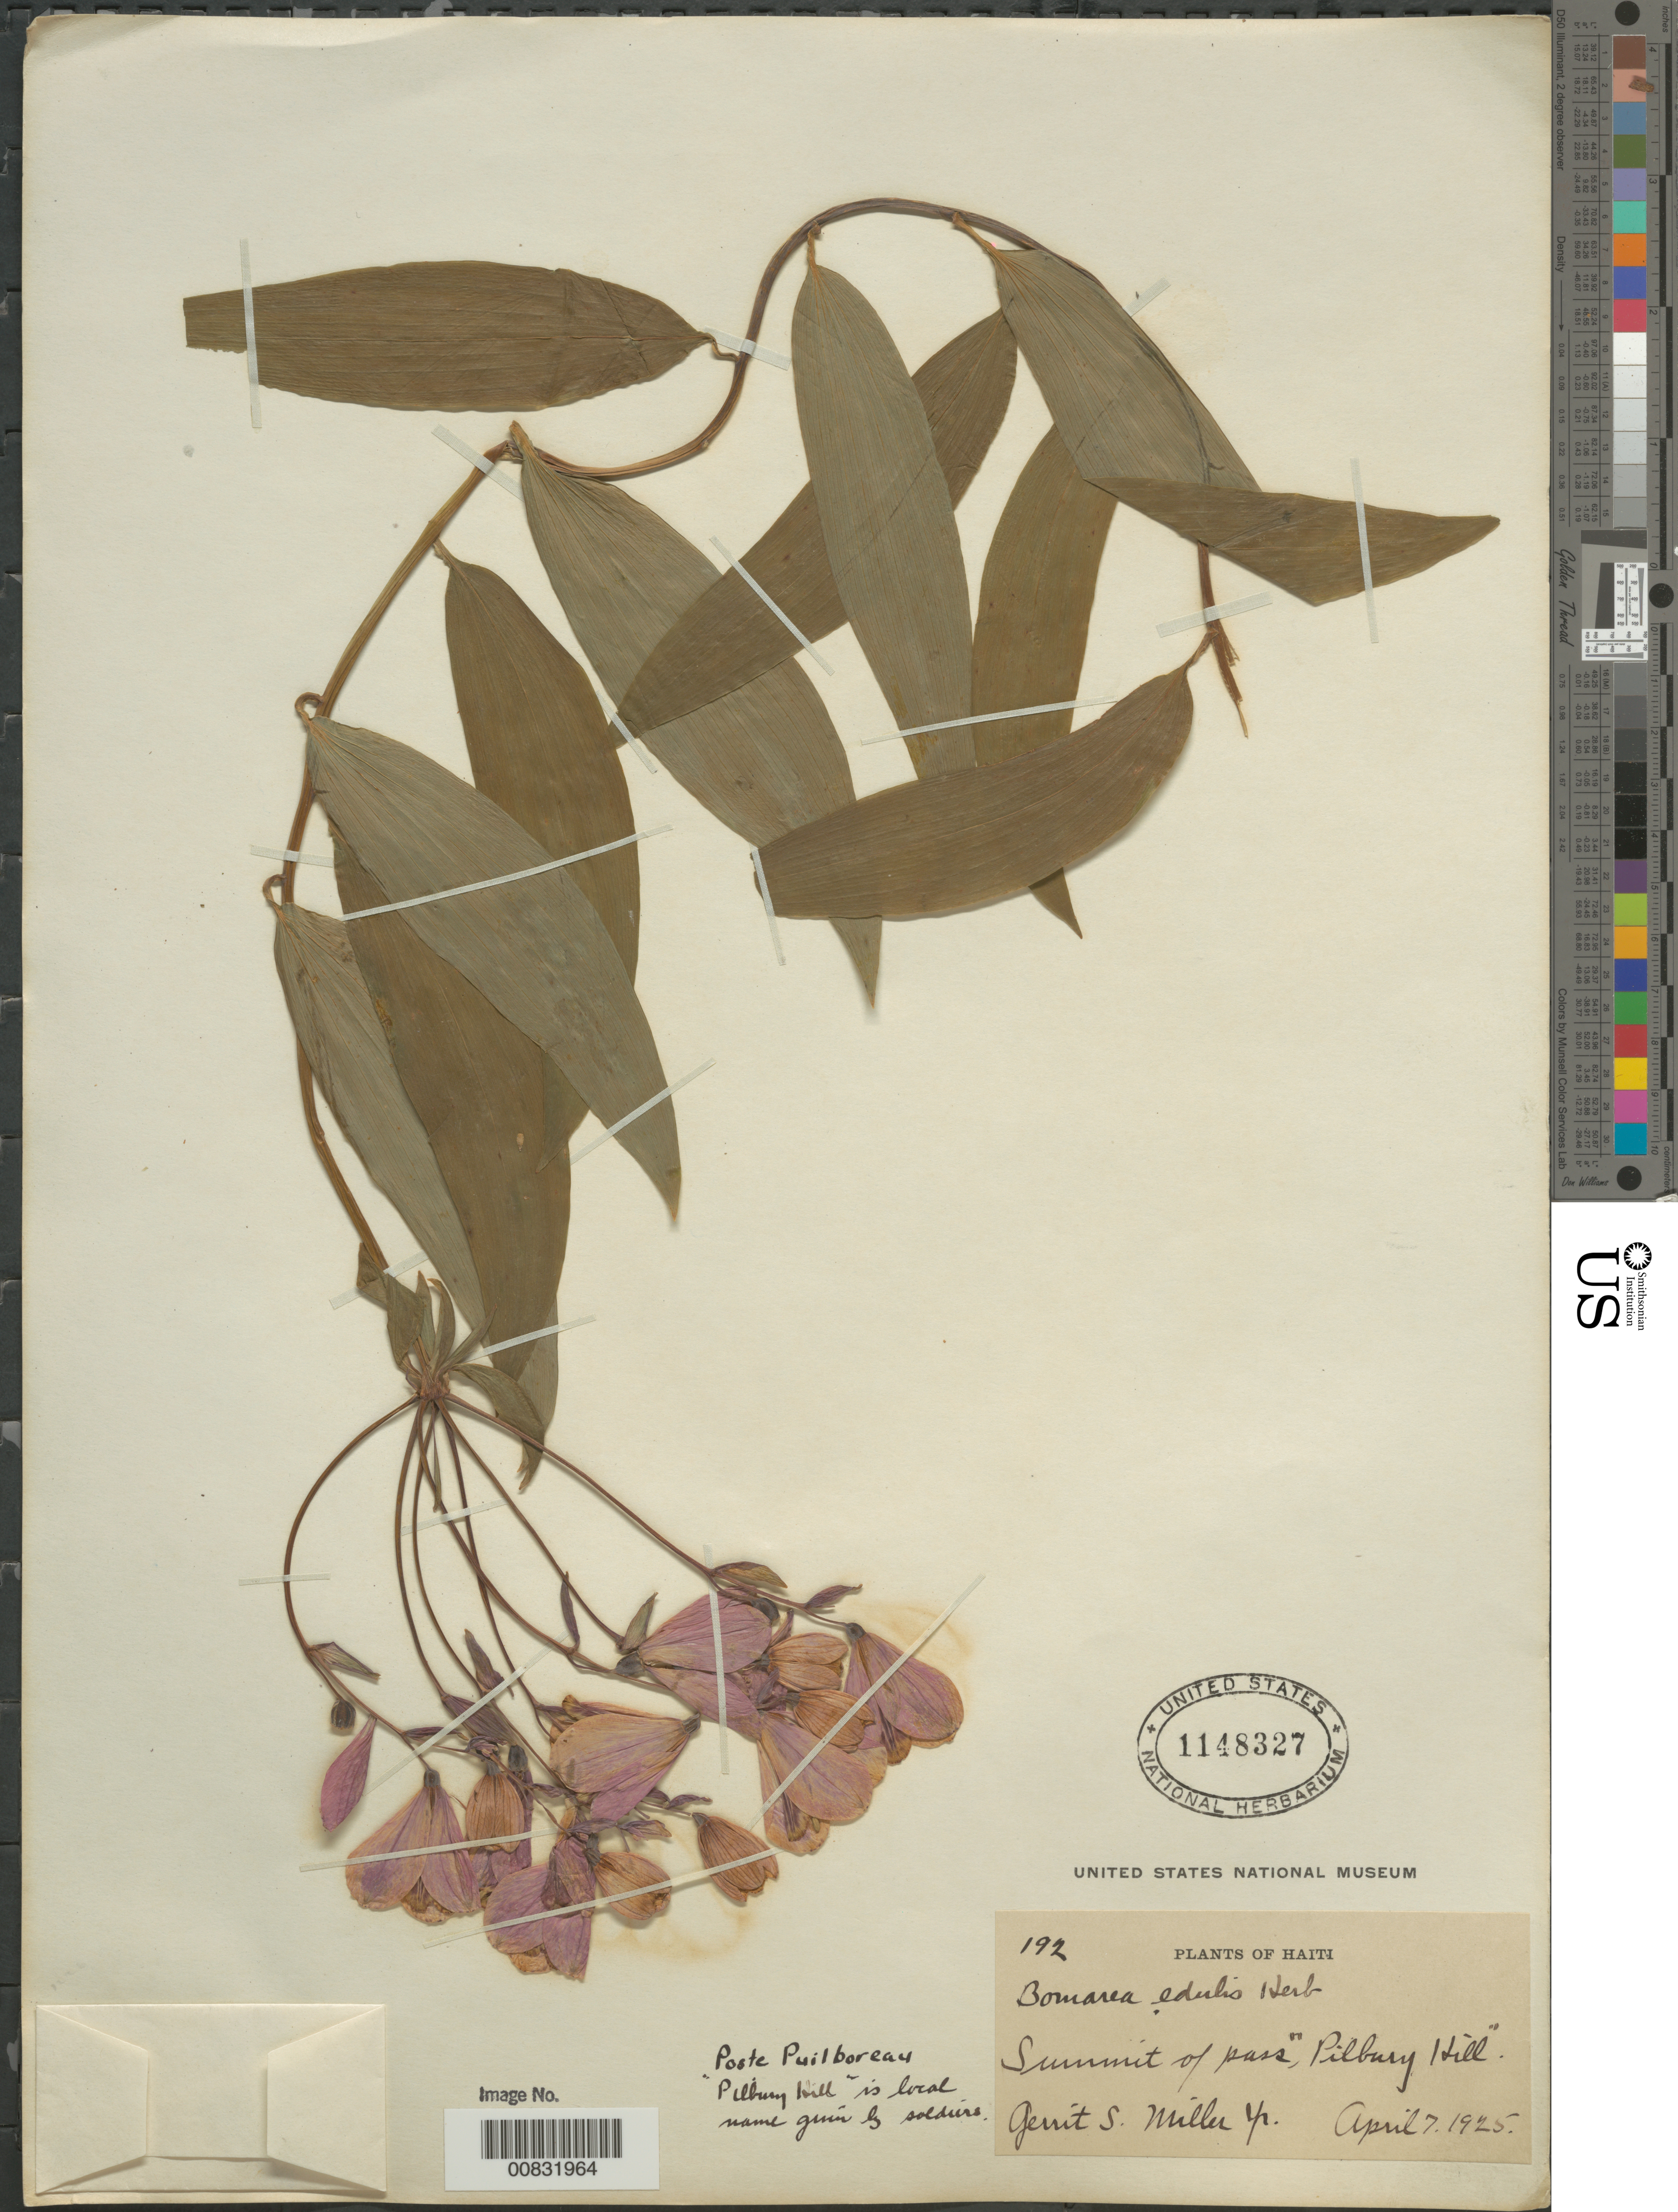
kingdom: Plantae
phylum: Tracheophyta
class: Liliopsida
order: Liliales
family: Alstroemeriaceae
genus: Bomarea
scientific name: Bomarea edulis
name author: (Tussac) Herb.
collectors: G. S. Miller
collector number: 192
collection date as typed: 07 Apr 1925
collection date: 1925-04-07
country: Haiti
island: Hispaniola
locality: Summit of pass "Pilbury Hill".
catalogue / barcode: US 1148327